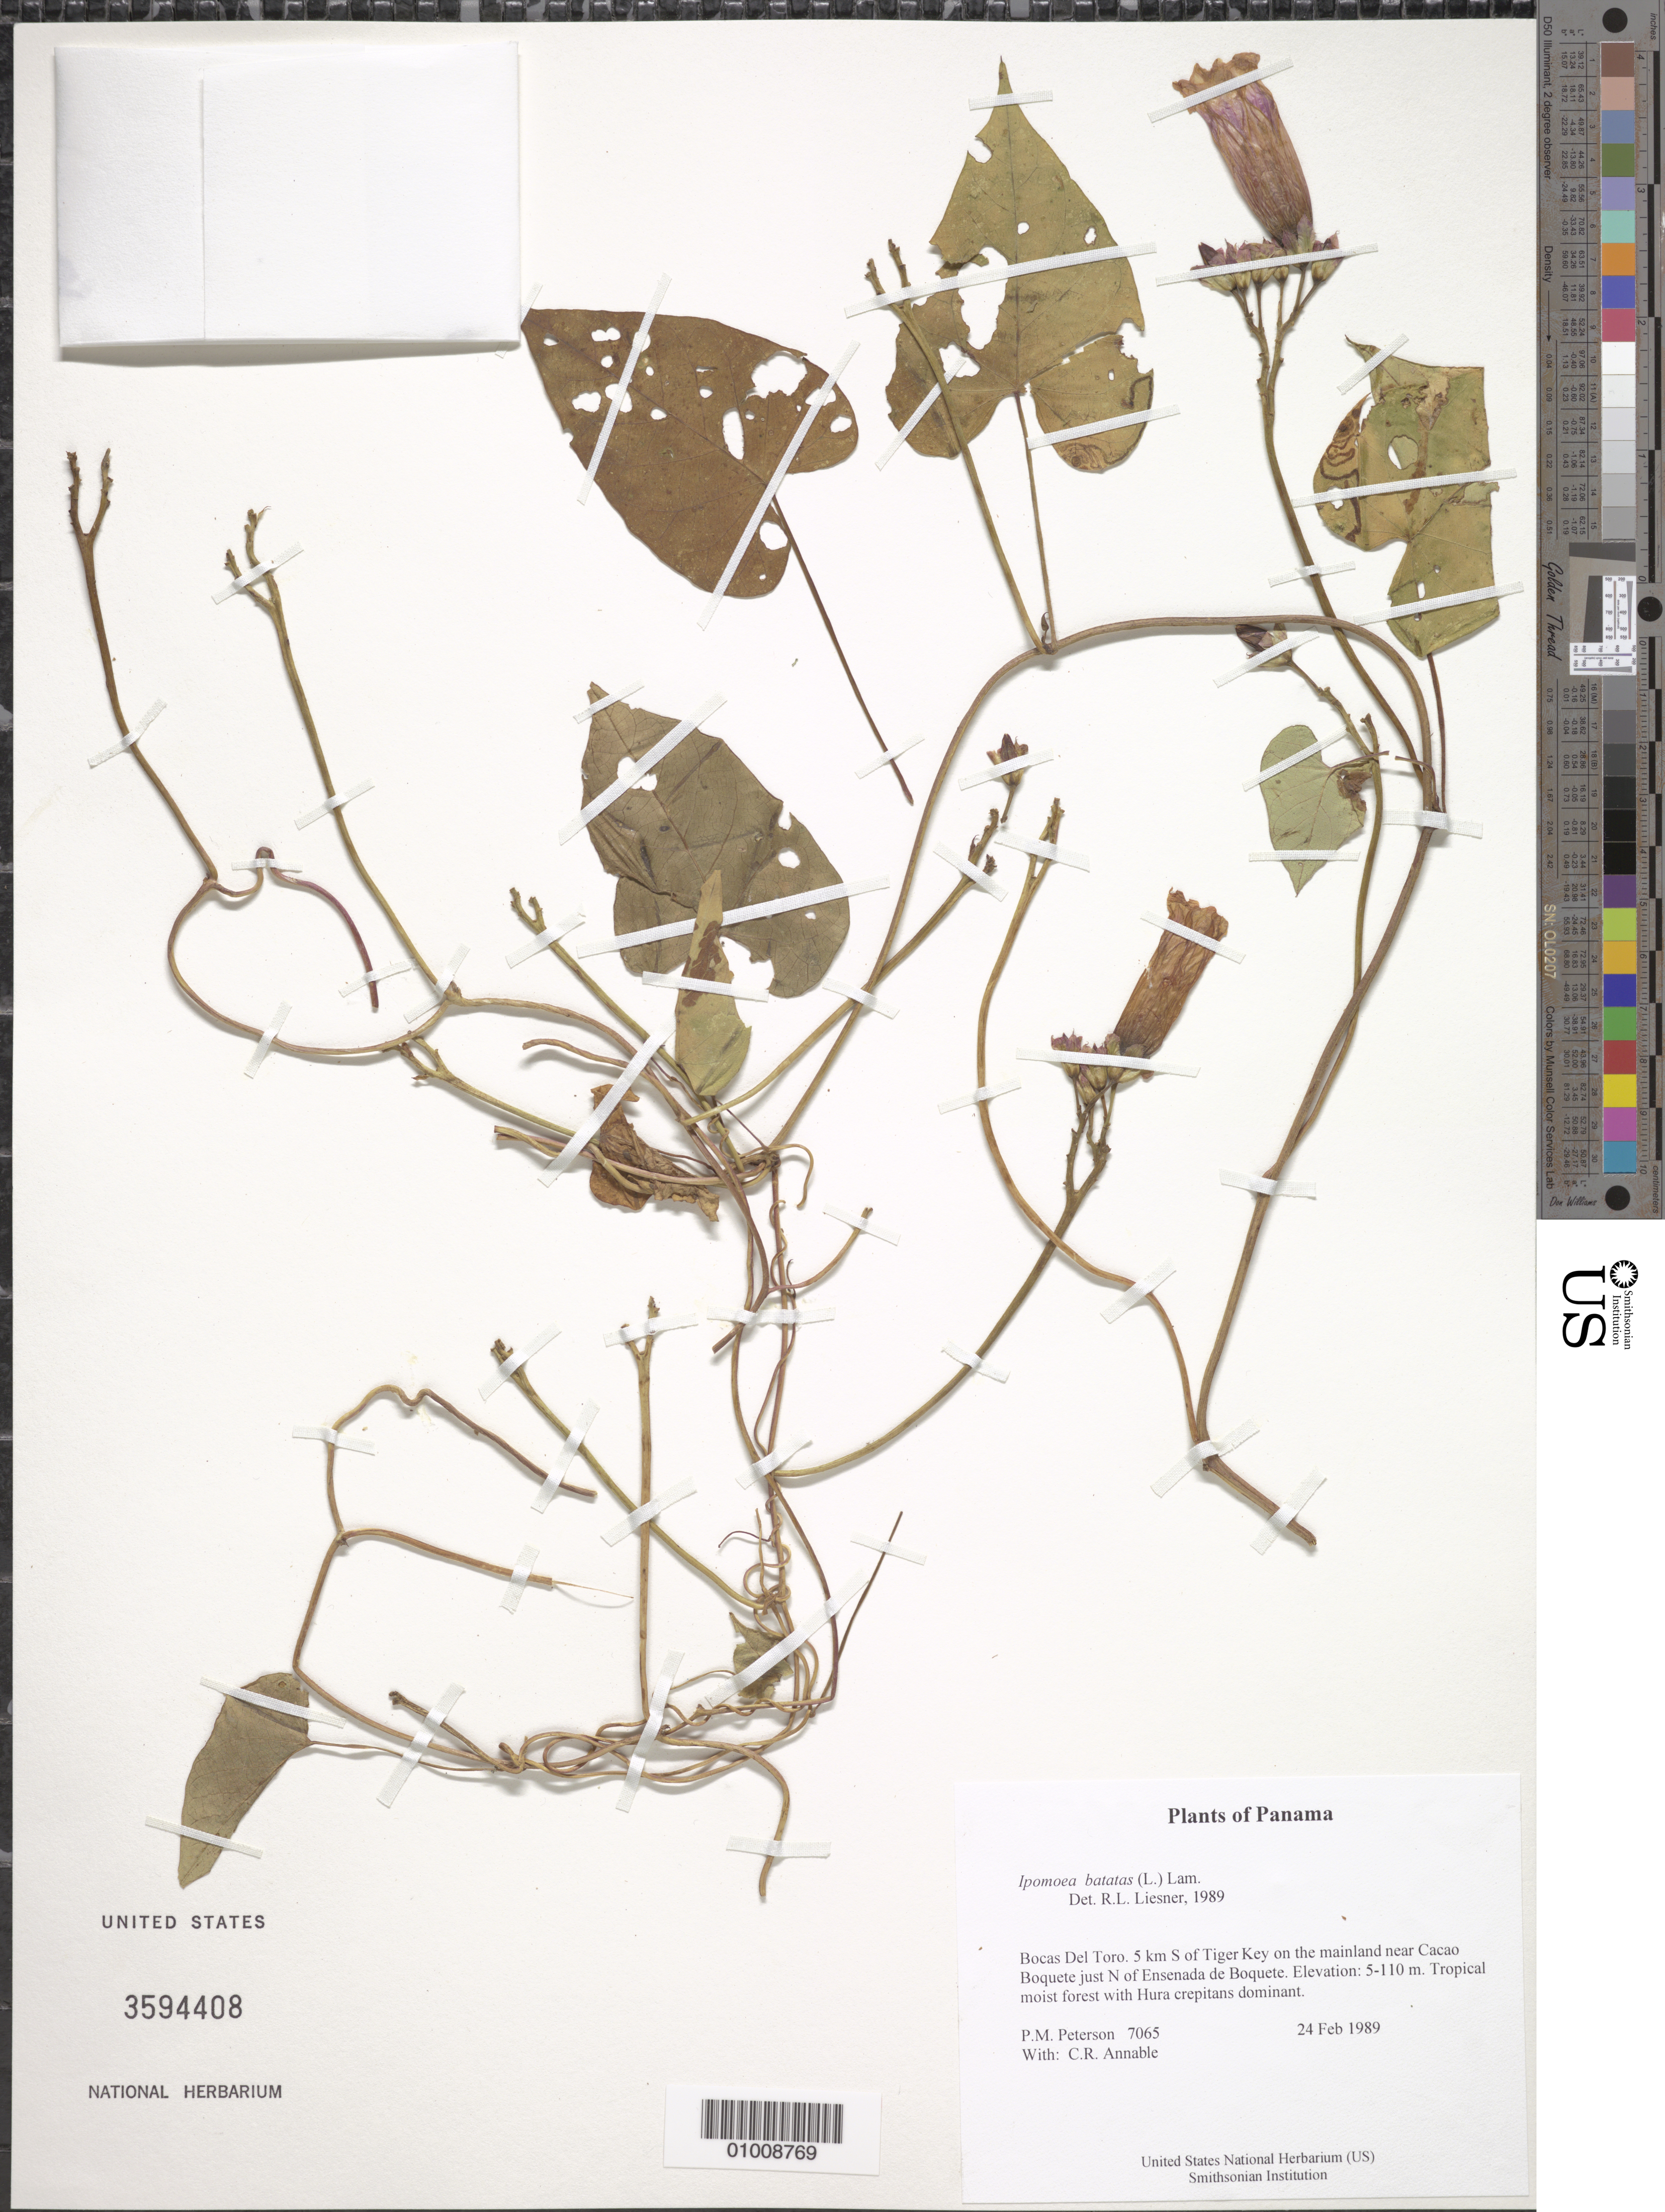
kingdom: Plantae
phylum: Tracheophyta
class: Magnoliopsida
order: Solanales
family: Convolvulaceae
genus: Ipomoea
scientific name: Ipomoea batatas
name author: (L.) Lam.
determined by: Liesner, R. L.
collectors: P. M. Peterson & C. R. Annable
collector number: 07065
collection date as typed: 24 Feb 1989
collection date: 1989-02-24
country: Panama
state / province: Bocas del Toro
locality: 5 km S of Tiger Key on the mainland near Cacao Boquete just N of Ensenada de Boquete.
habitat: Tropical moist forest with Hura crepitans dominant.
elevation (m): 5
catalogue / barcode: US 3594408